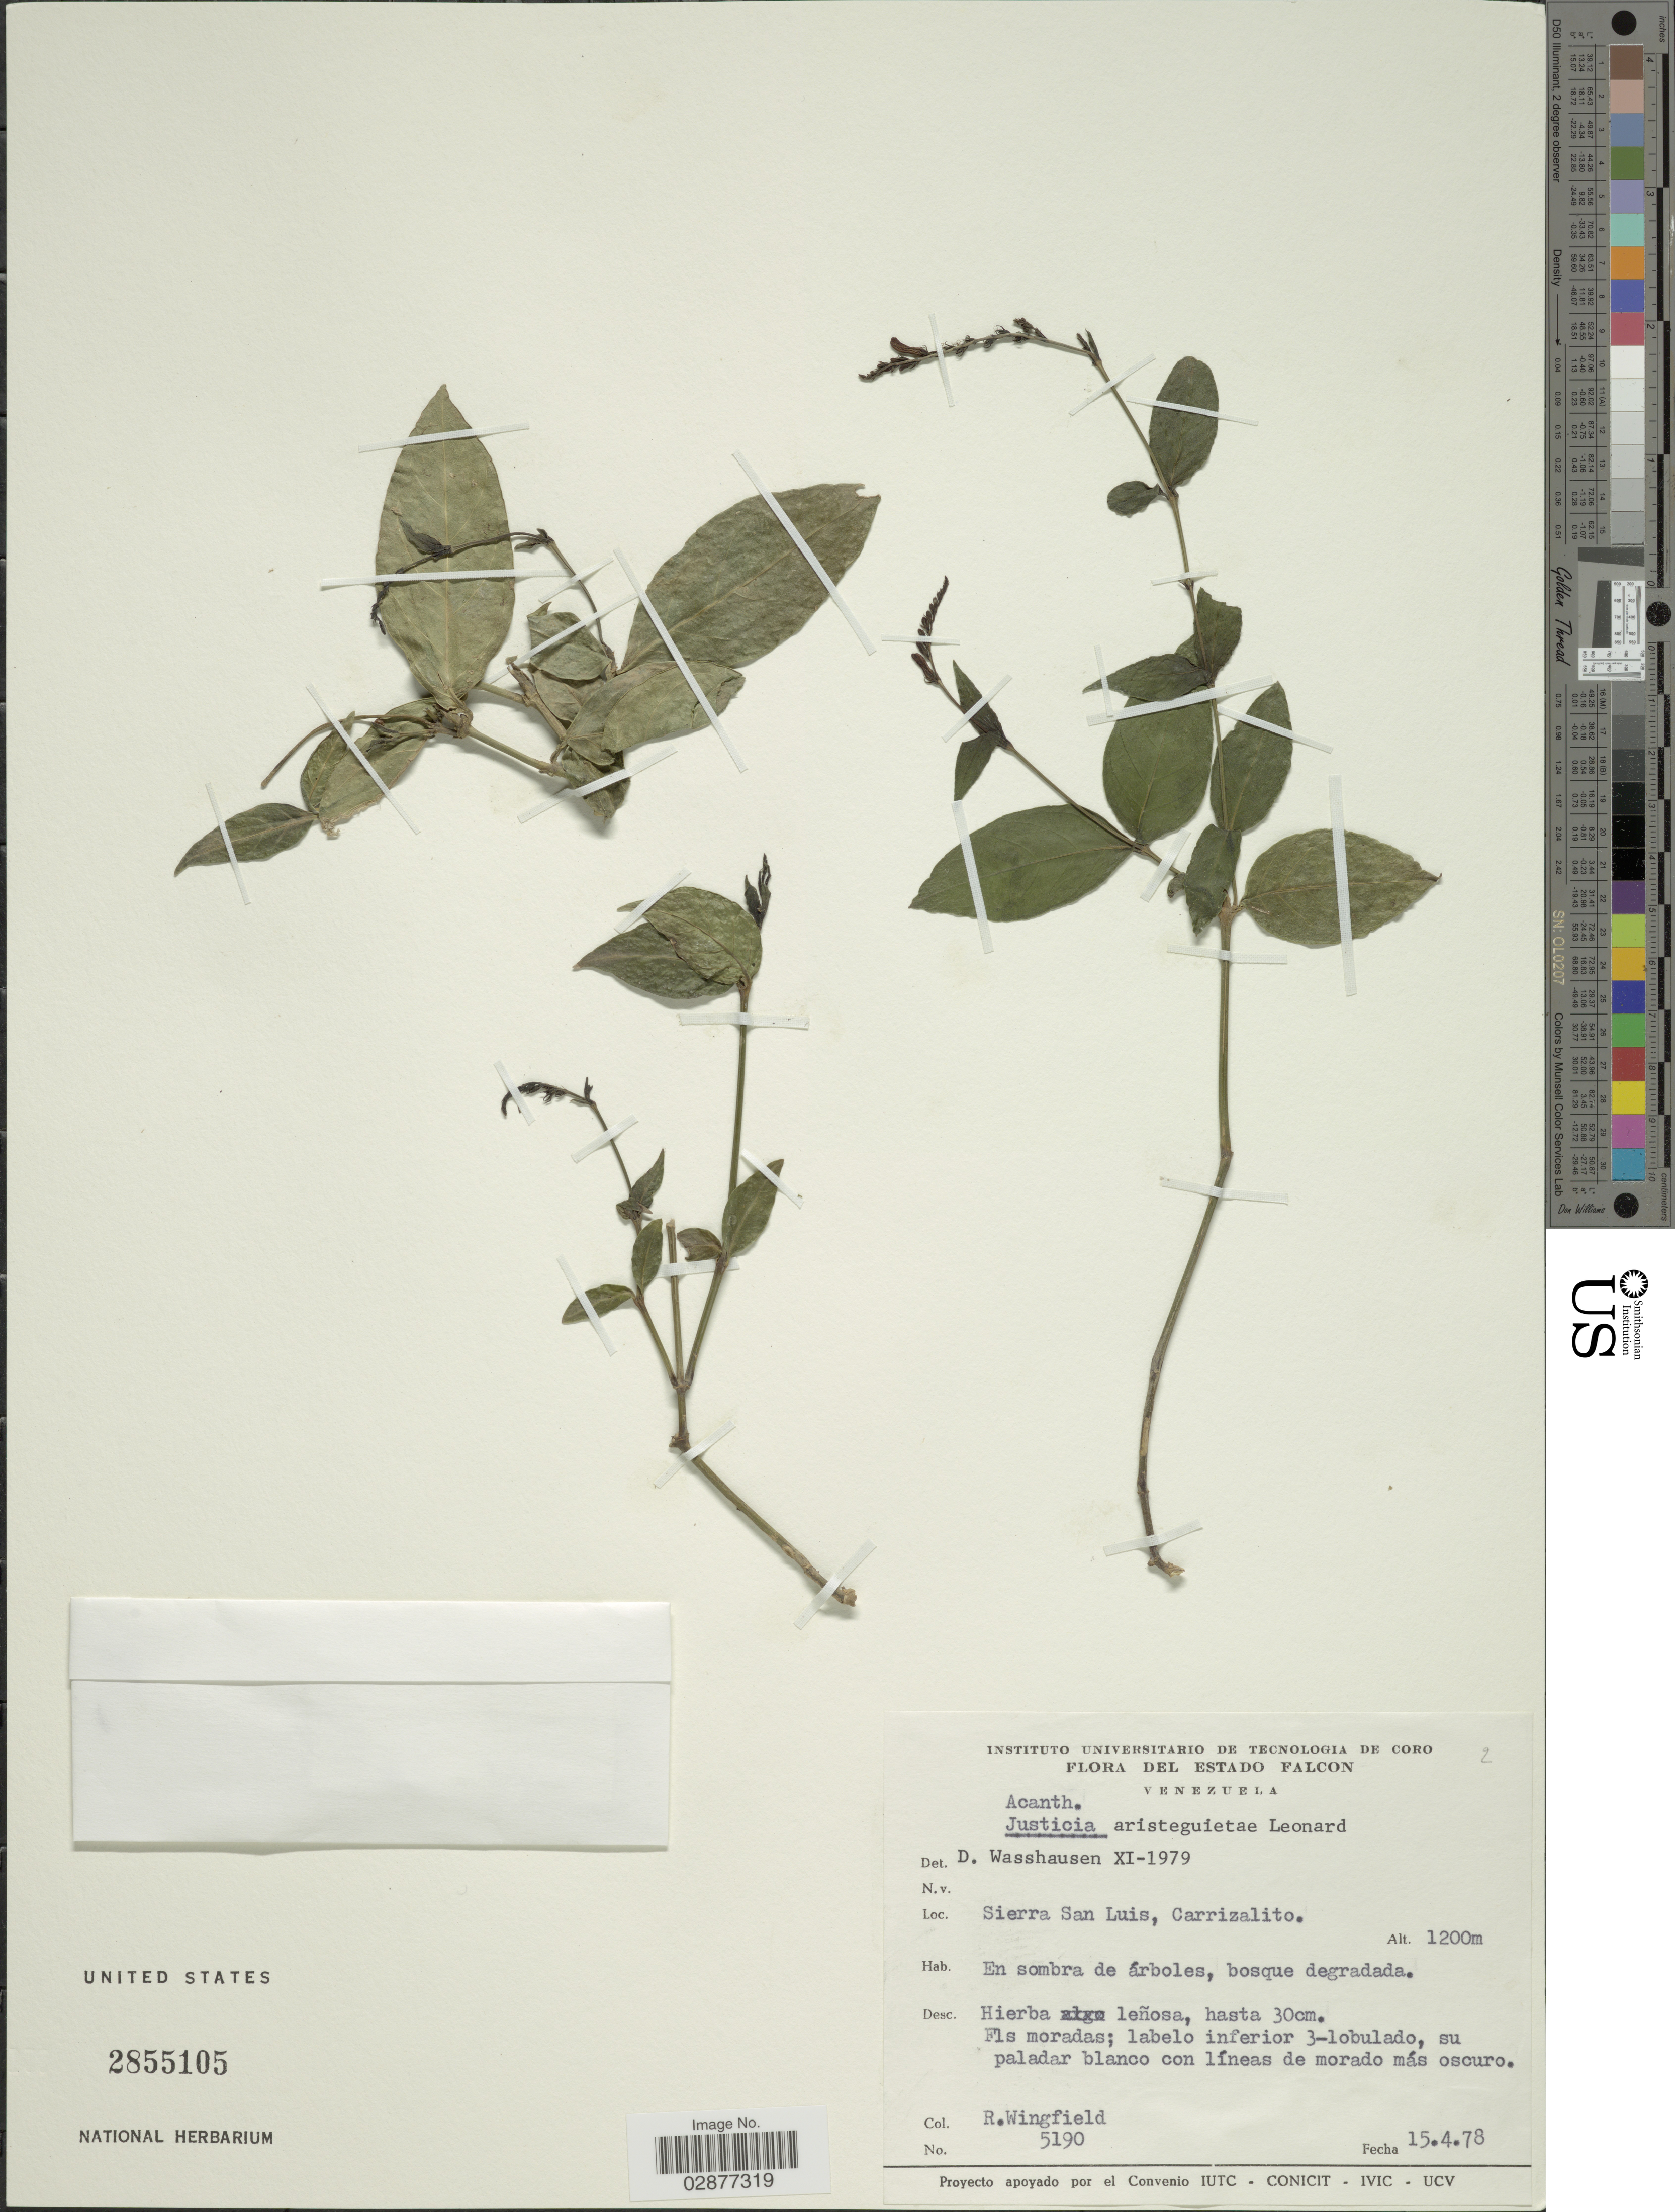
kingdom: Plantae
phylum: Tracheophyta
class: Magnoliopsida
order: Lamiales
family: Acanthaceae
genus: Justicia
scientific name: Justicia aristeguietae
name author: Leonard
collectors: R. Wingfield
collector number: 5190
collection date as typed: Transcribed d/m/y: 15/4/78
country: Venezuela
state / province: Falcón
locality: Sierra San Luis, Carrizalito.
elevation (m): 1200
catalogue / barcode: US 2855105